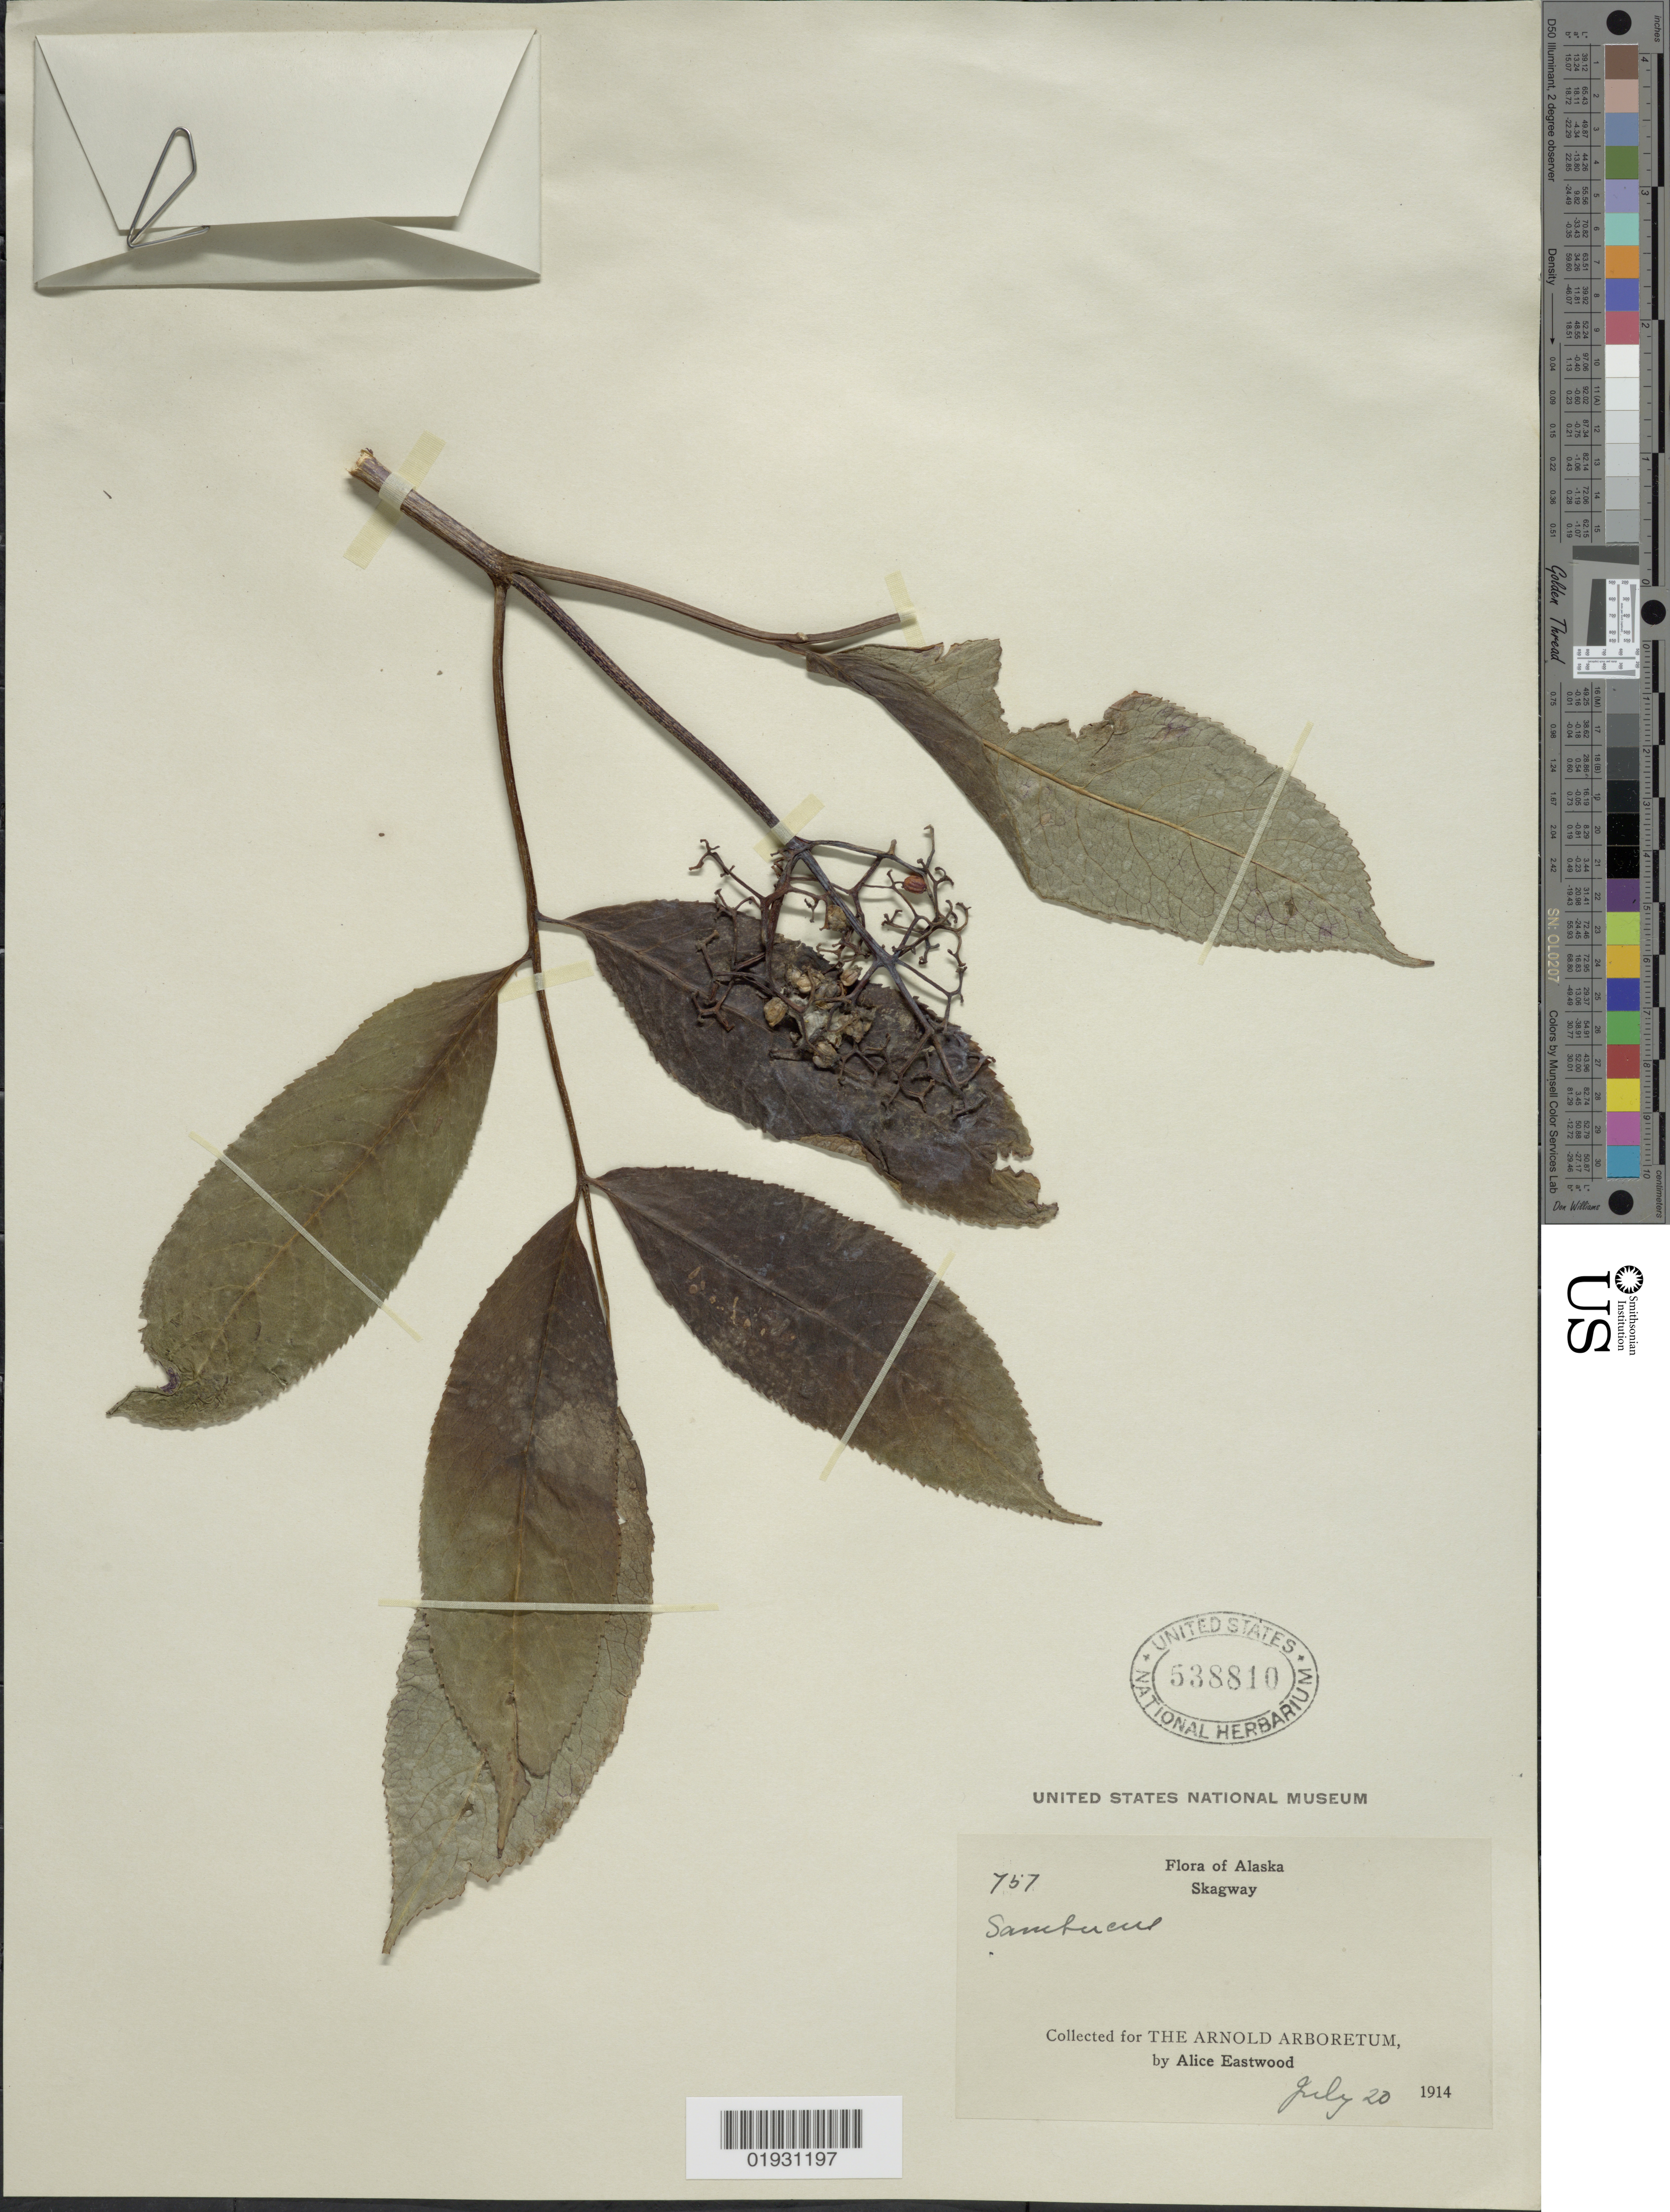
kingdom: Plantae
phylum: Tracheophyta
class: Magnoliopsida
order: Dipsacales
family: Viburnaceae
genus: Sambucus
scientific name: Sambucus pubens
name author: Michx.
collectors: A. Eastwood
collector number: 757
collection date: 1914-07-20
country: United States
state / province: Alaska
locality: Skagway.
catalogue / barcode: US 538810